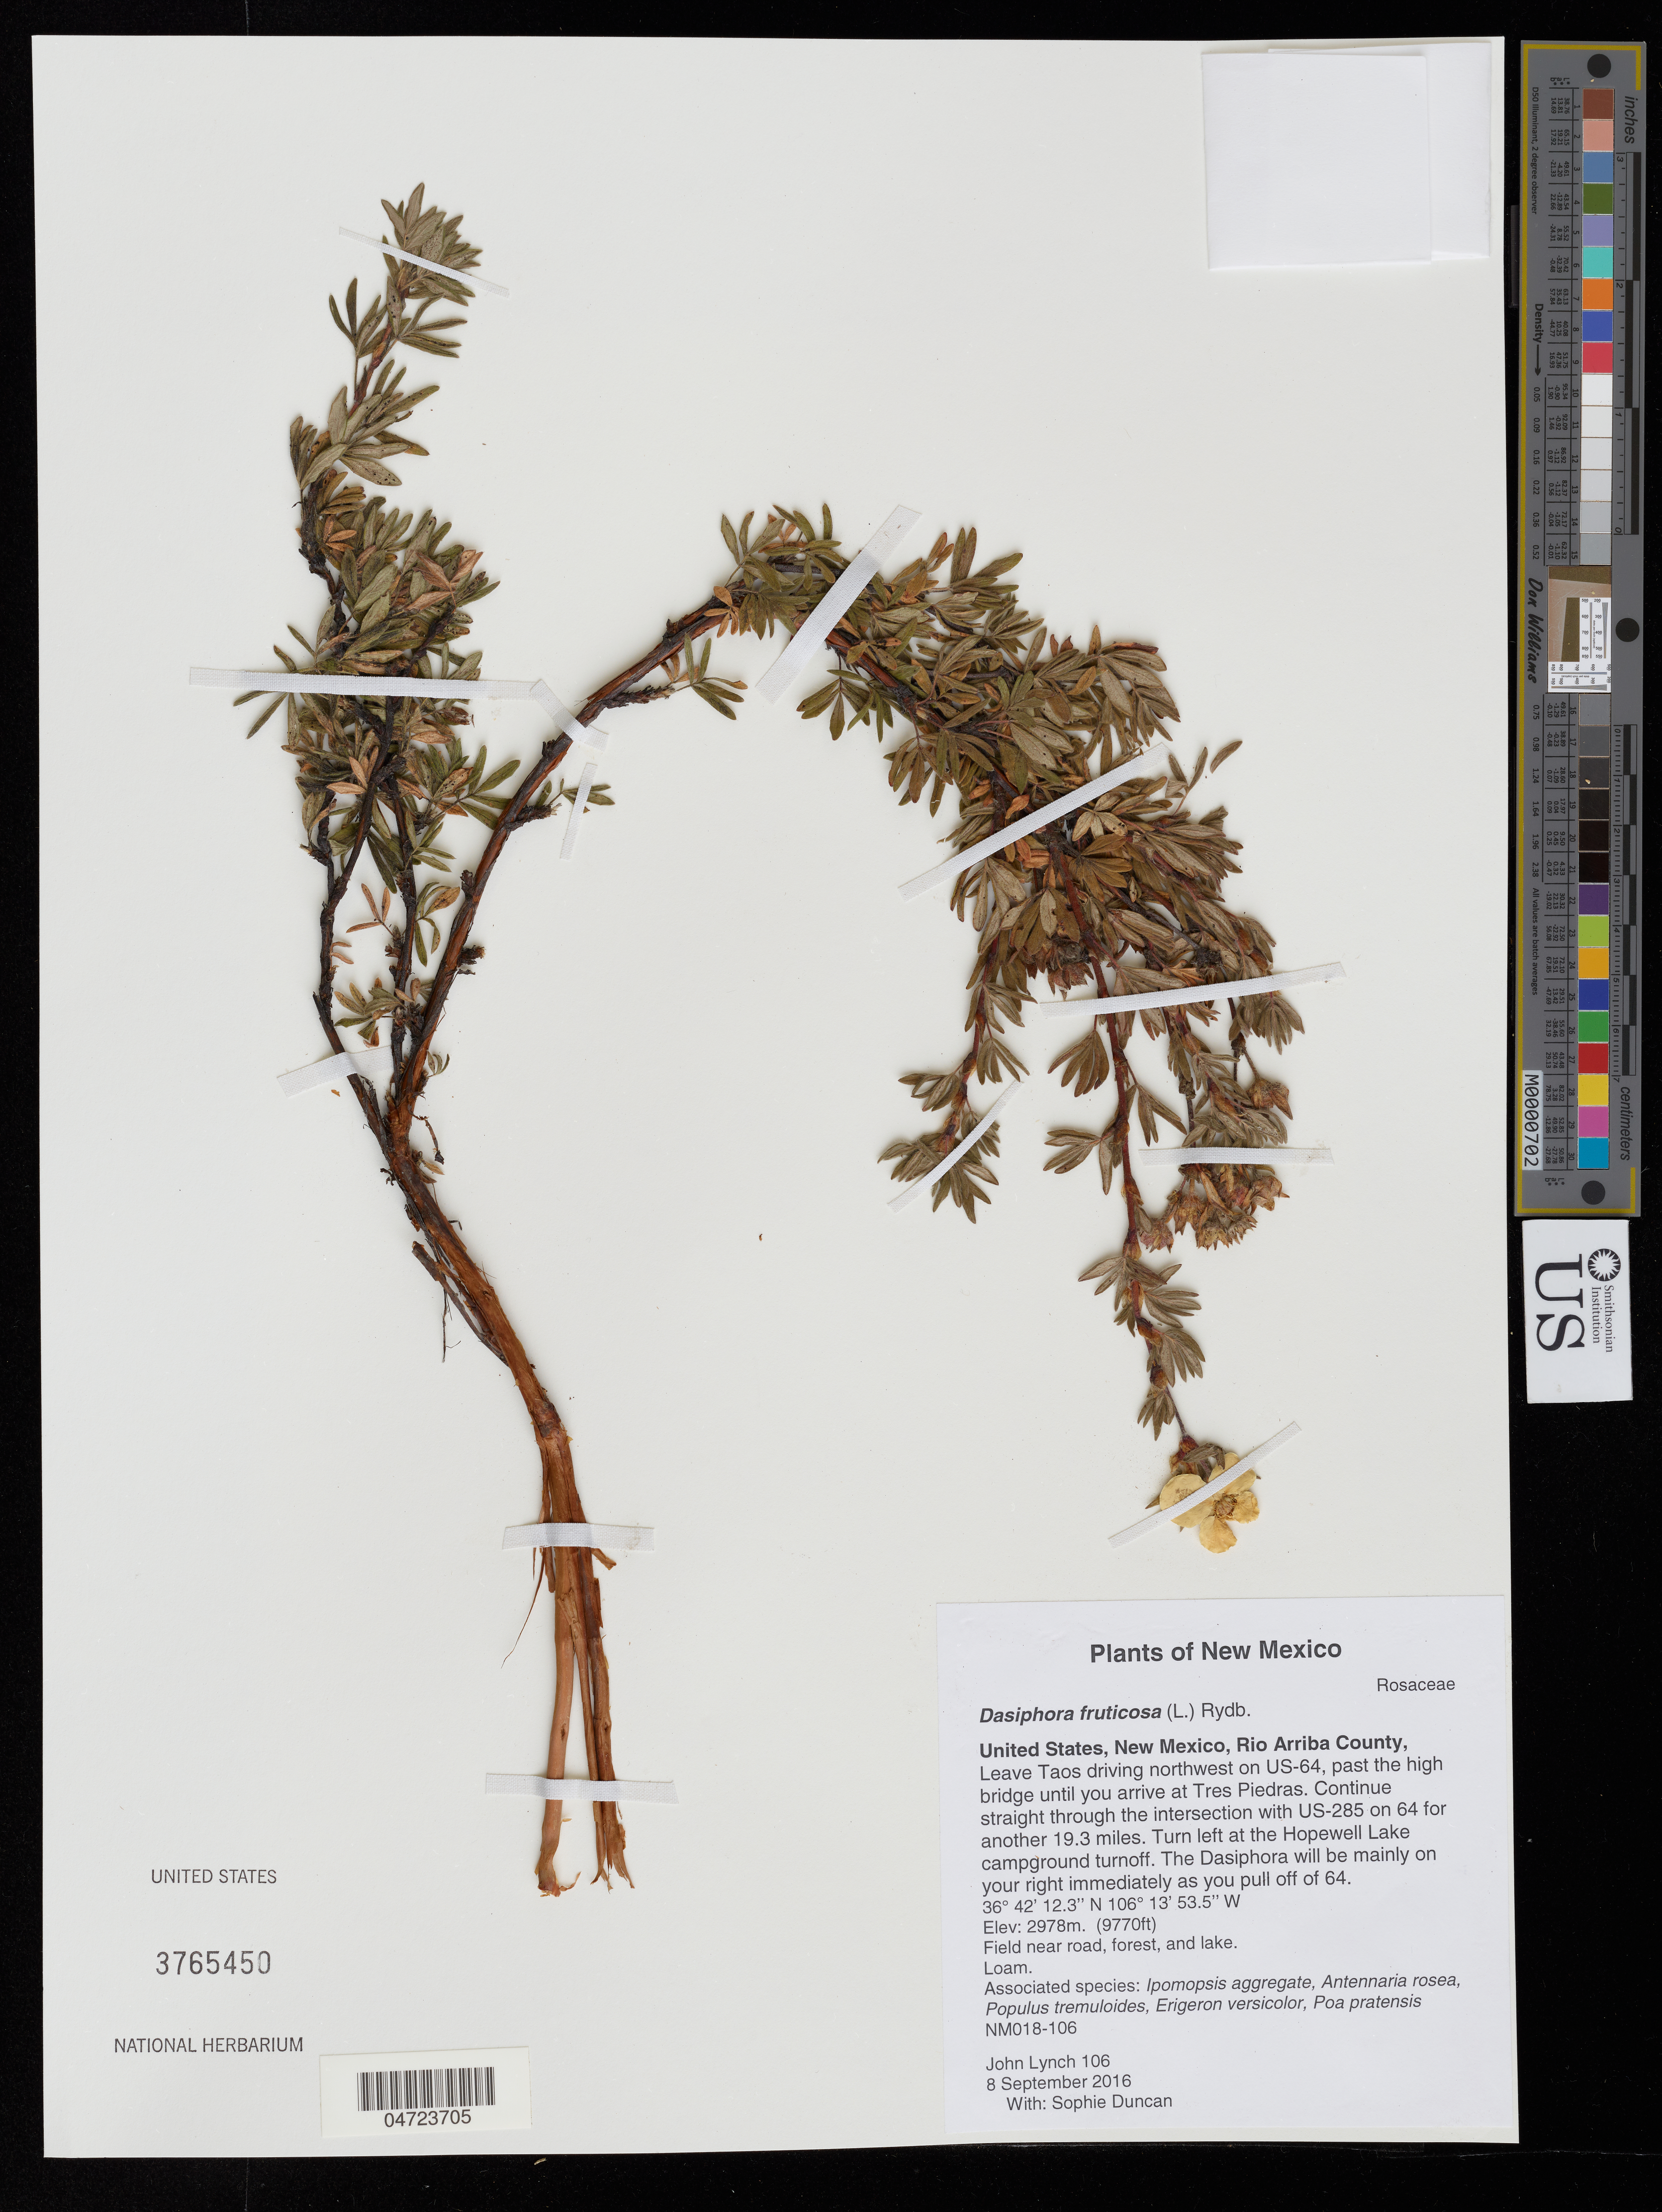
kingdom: Plantae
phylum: Tracheophyta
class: Magnoliopsida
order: Rosales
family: Rosaceae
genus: Dasiphora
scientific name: Dasiphora fruticosa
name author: (L.) Rydb.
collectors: J. Lynch & S. Duncan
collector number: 106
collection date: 2016-09-08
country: United States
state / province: New Mexico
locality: Rio Arriba County, Leave Taos driving northwest on US-64, past the high bridge until you arrive at Tres Piedras. Continue straight through the intersection with US-285 on 64 for another 19.3 miles. Turn left at the Hopewell Lake campground turnoff. The Dasiphora will be mainly on your right immediately as you pull off of 64.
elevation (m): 2978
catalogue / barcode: US 3765450